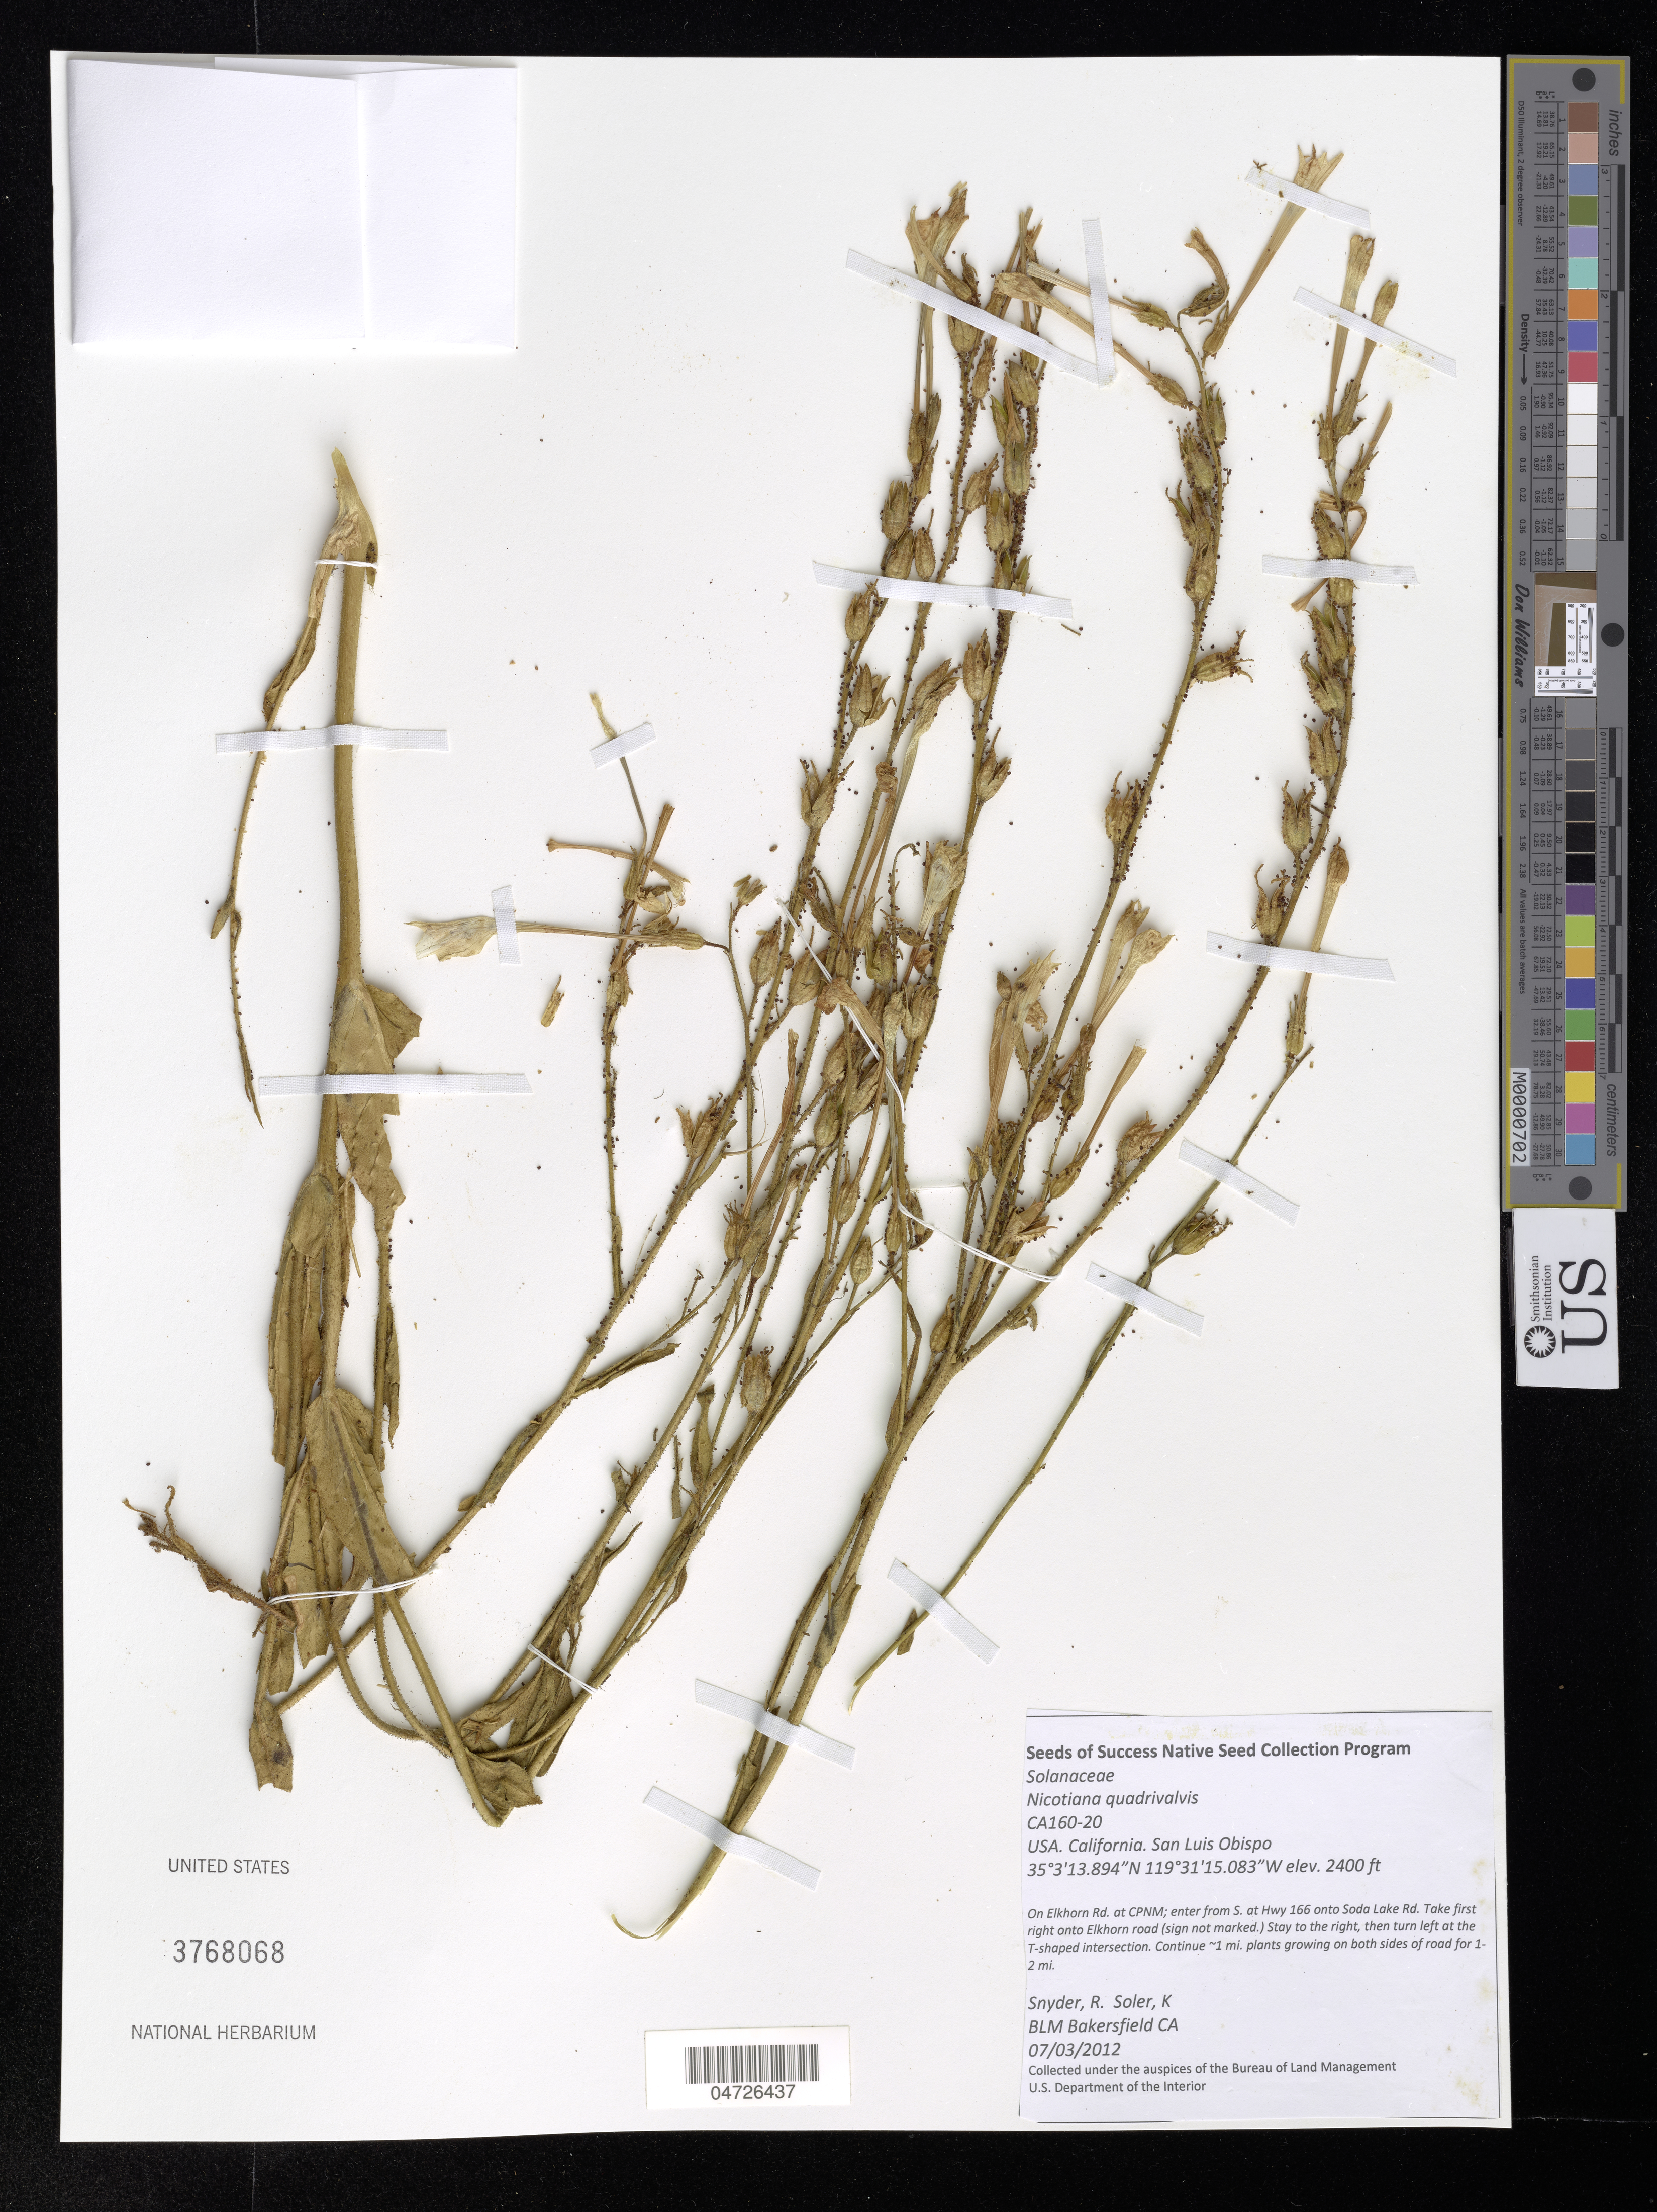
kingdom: Plantae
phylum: Tracheophyta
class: Magnoliopsida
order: Solanales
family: Solanaceae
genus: Nicotiana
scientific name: Nicotiana quadrivalvis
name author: Pursh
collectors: R. Snyder & K. Soler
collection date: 2012-03-07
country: United States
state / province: California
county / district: San Luis Obispo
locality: San Luis Obispo. On Elkhorn Rd. at CPNM; enter from S. at Hwy 166 onto Soda Lake Rd. Take first right onto Elkhorn road (sign not marked.) Stay to the right, then turn left at the T-shaped intersection. Continue ~1 mi. plants growing on both sides of road for 1-2 mi.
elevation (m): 732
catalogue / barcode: US 3768068